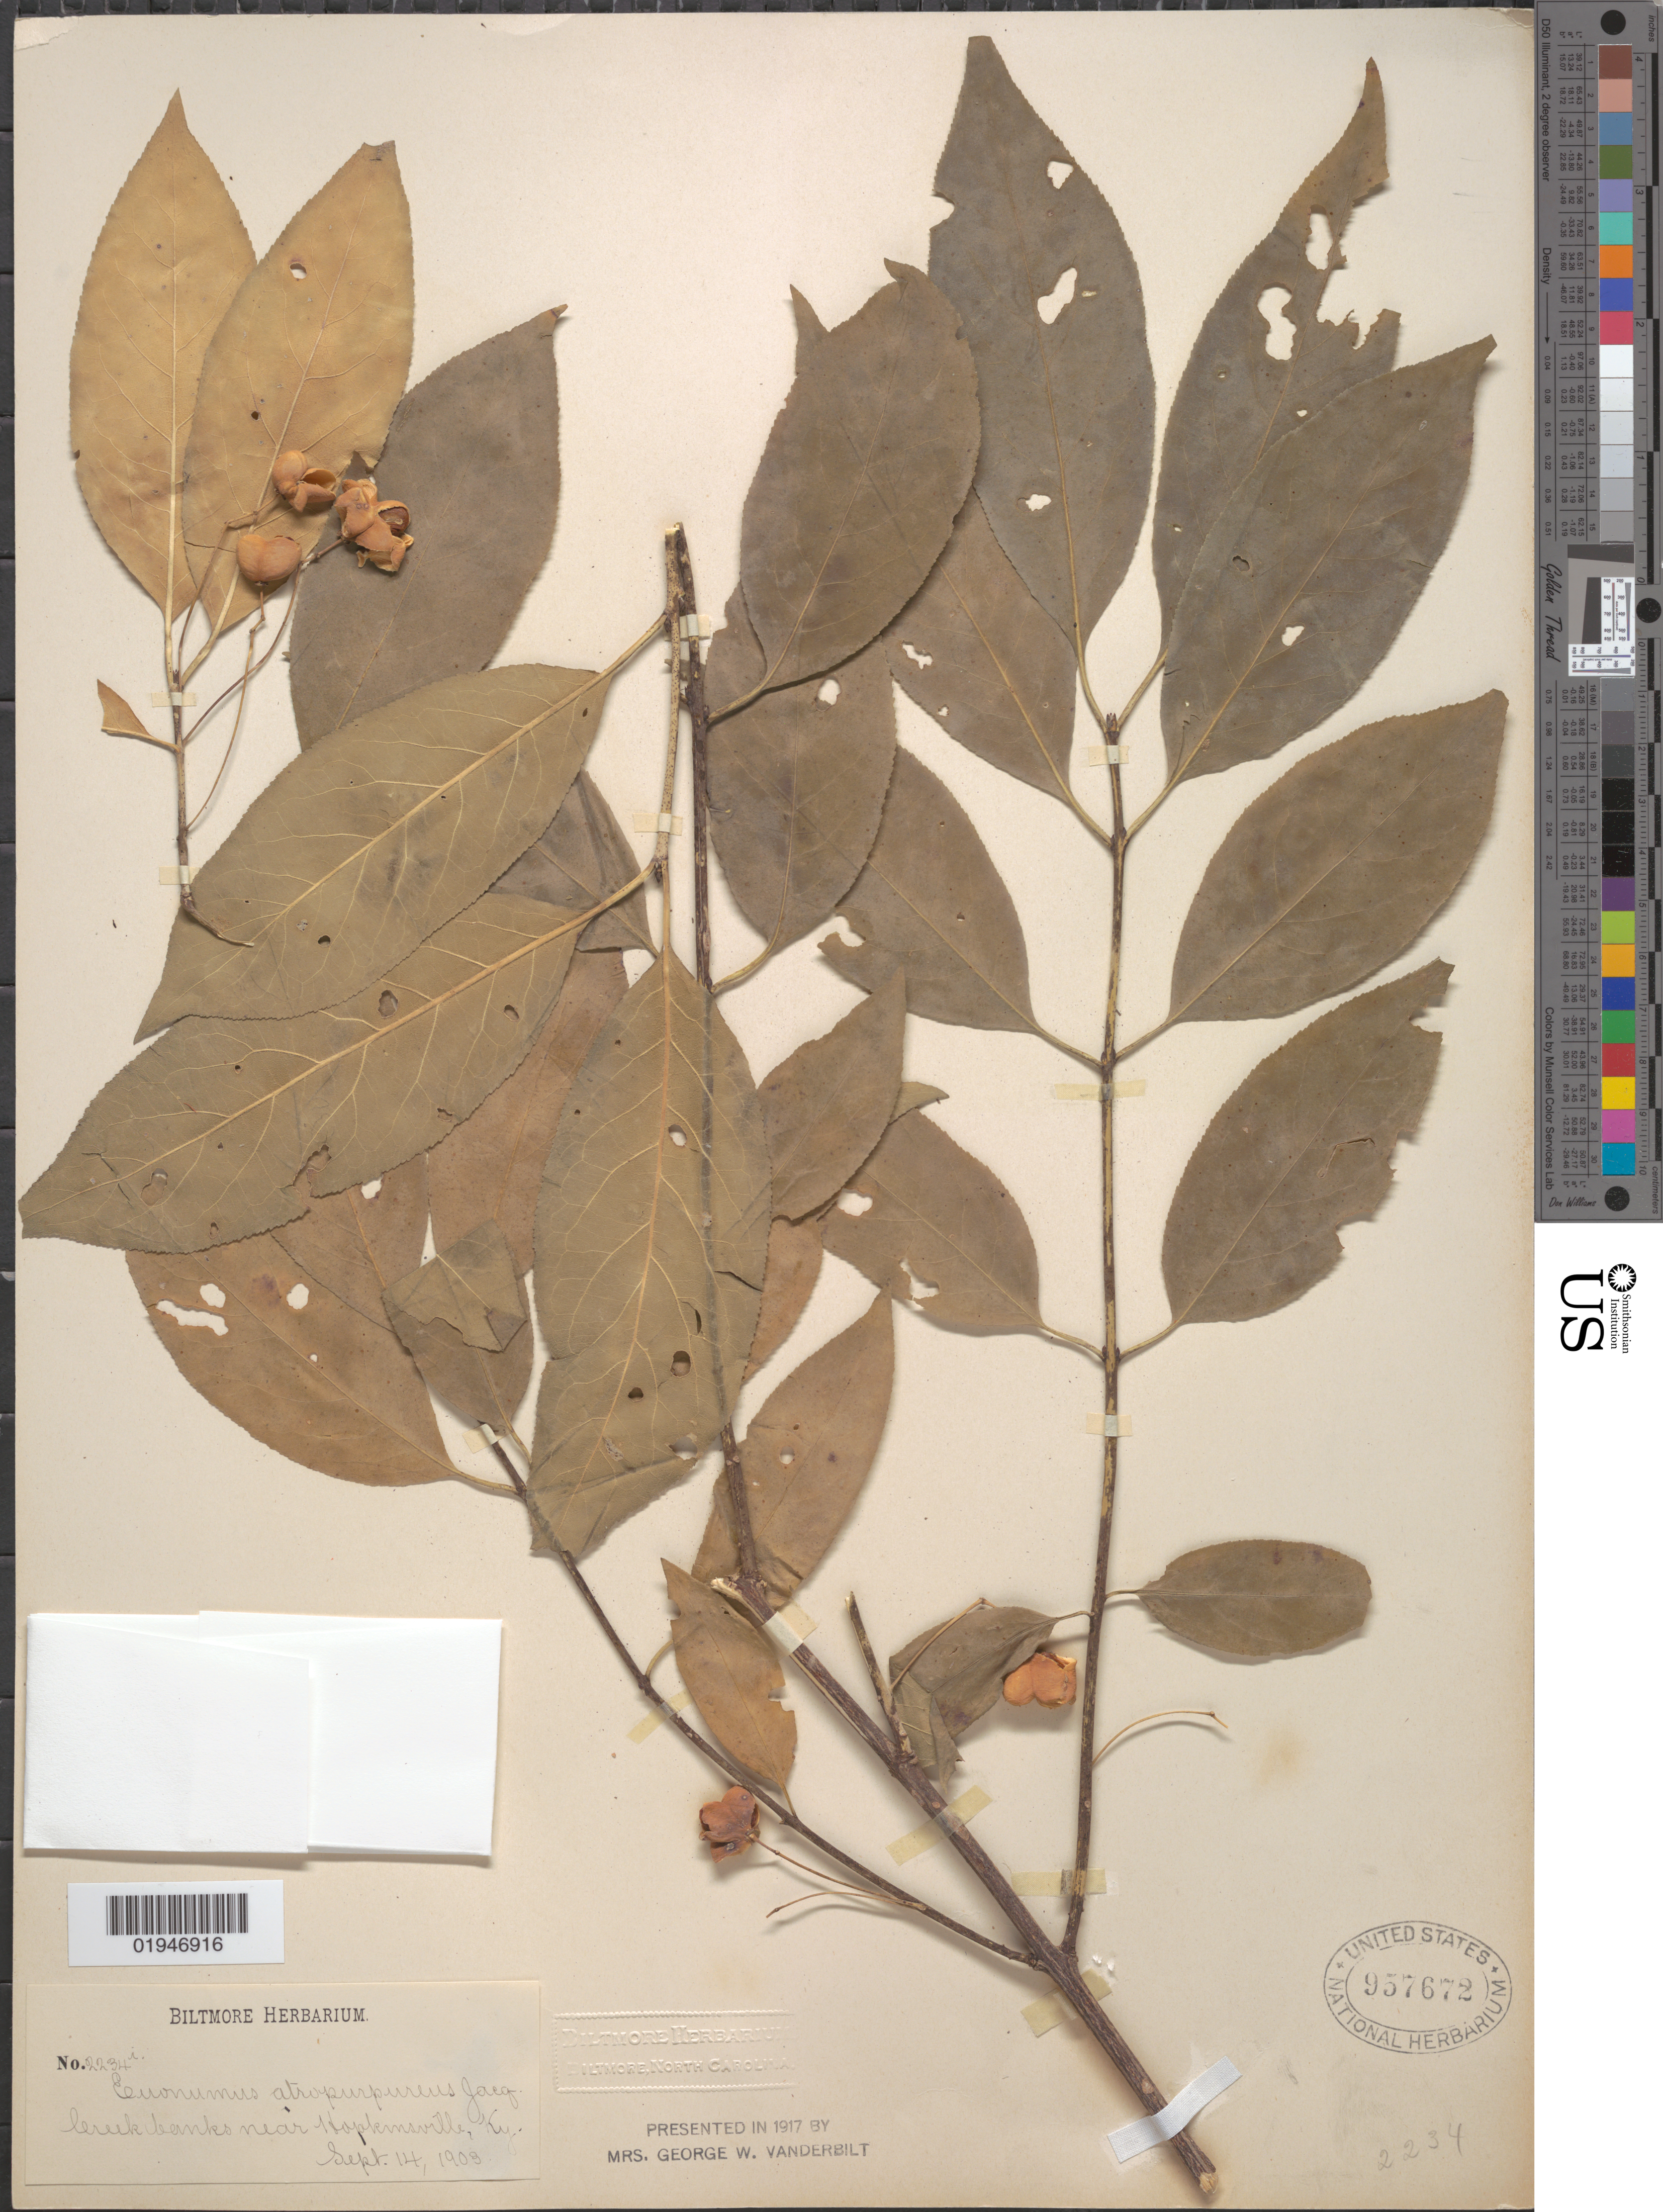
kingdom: Plantae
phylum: Tracheophyta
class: Magnoliopsida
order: Celastrales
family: Celastraceae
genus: Euonymus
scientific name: Euonymus atropurpureus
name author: Jacq.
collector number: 2234i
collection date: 1903-09-14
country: United States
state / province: Kentucky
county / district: Christian County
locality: Hopkinsville, near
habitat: Creek banks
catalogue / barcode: US 957672